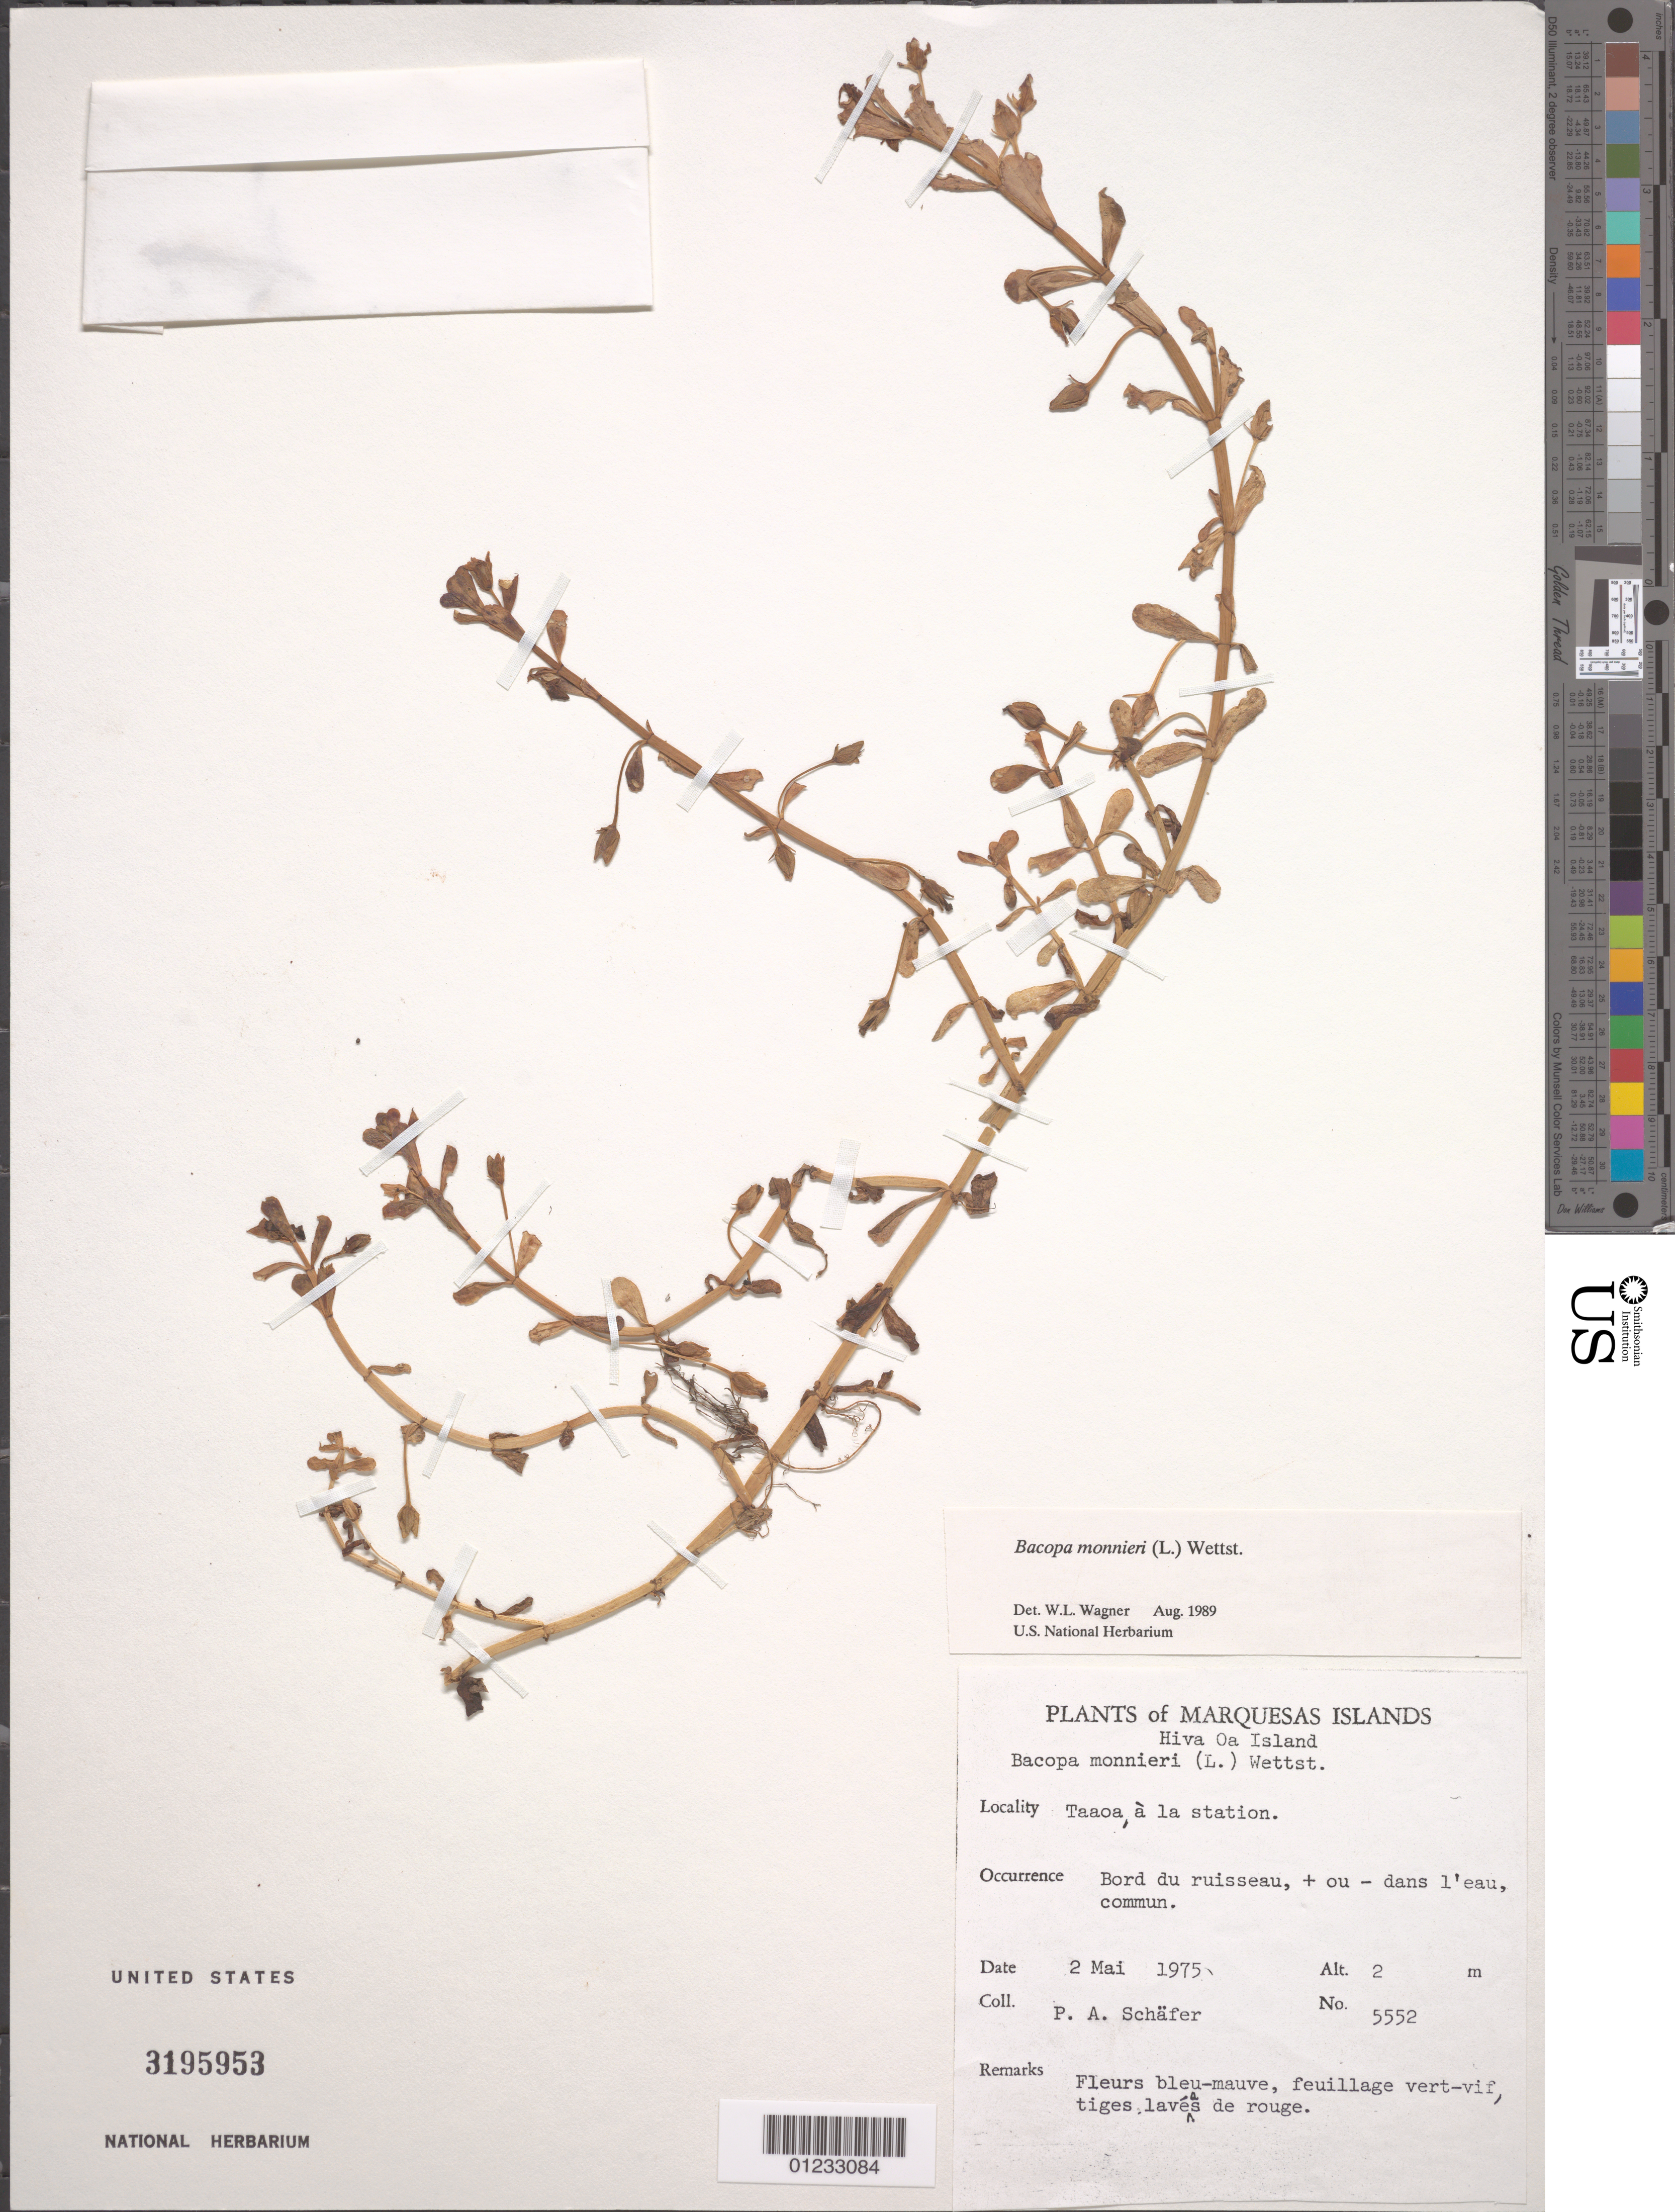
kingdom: Plantae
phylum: Tracheophyta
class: Magnoliopsida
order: Lamiales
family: Plantaginaceae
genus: Bacopa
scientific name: Bacopa monnieri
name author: (L.) Wettst.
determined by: Wagner, W. L., (BOT), Smithsonian Institution - National Museum of Natural History (UNITED STATES)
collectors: P. A. Schäfer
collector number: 5552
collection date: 1975-03-02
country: French Polynesia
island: Hiva Oa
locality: Taaoa, à la station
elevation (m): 2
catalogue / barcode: US 3195953